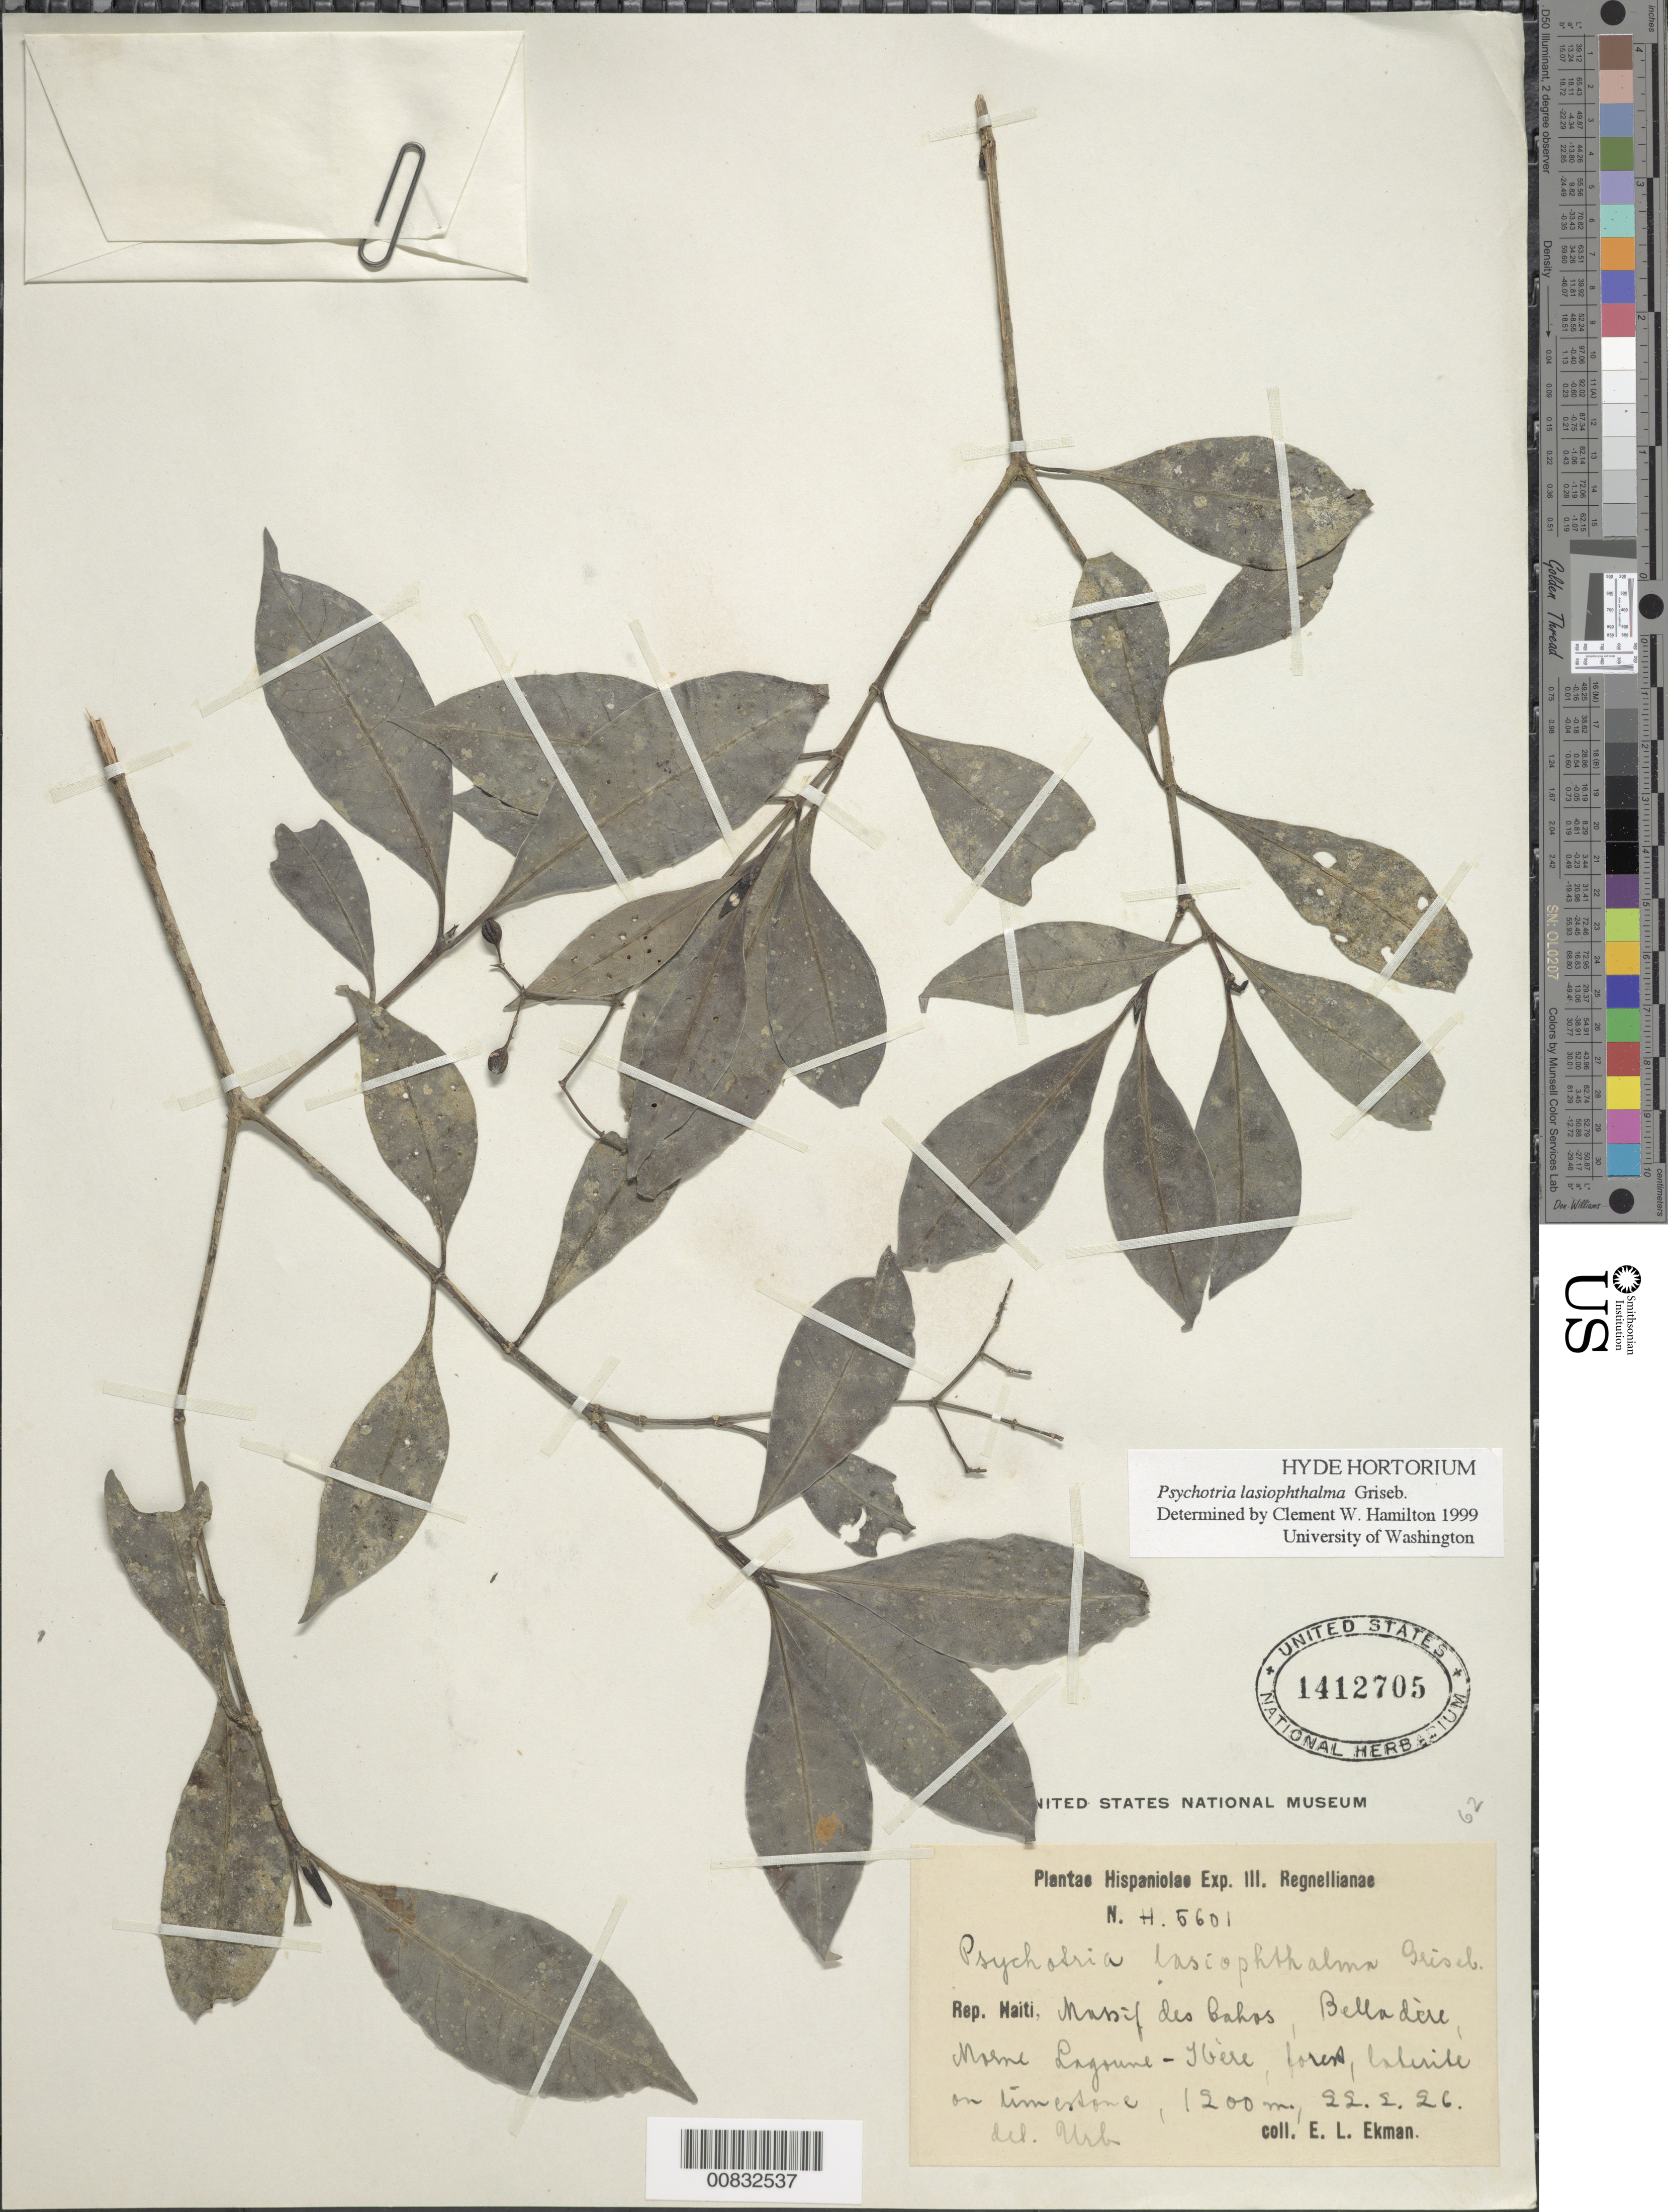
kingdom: Plantae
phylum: Tracheophyta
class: Magnoliopsida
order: Gentianales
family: Rubiaceae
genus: Psychotria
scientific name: Psychotria lasiophthalma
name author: Griseb.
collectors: E. L. Ekman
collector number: H 5601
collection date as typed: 22 Feb 1926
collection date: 1926-02-22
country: Haiti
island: Hispaniola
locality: Massif des Cahos, Belladère, Morne Lagoune-Ibère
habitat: On limestone in forest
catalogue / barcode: US 1412705